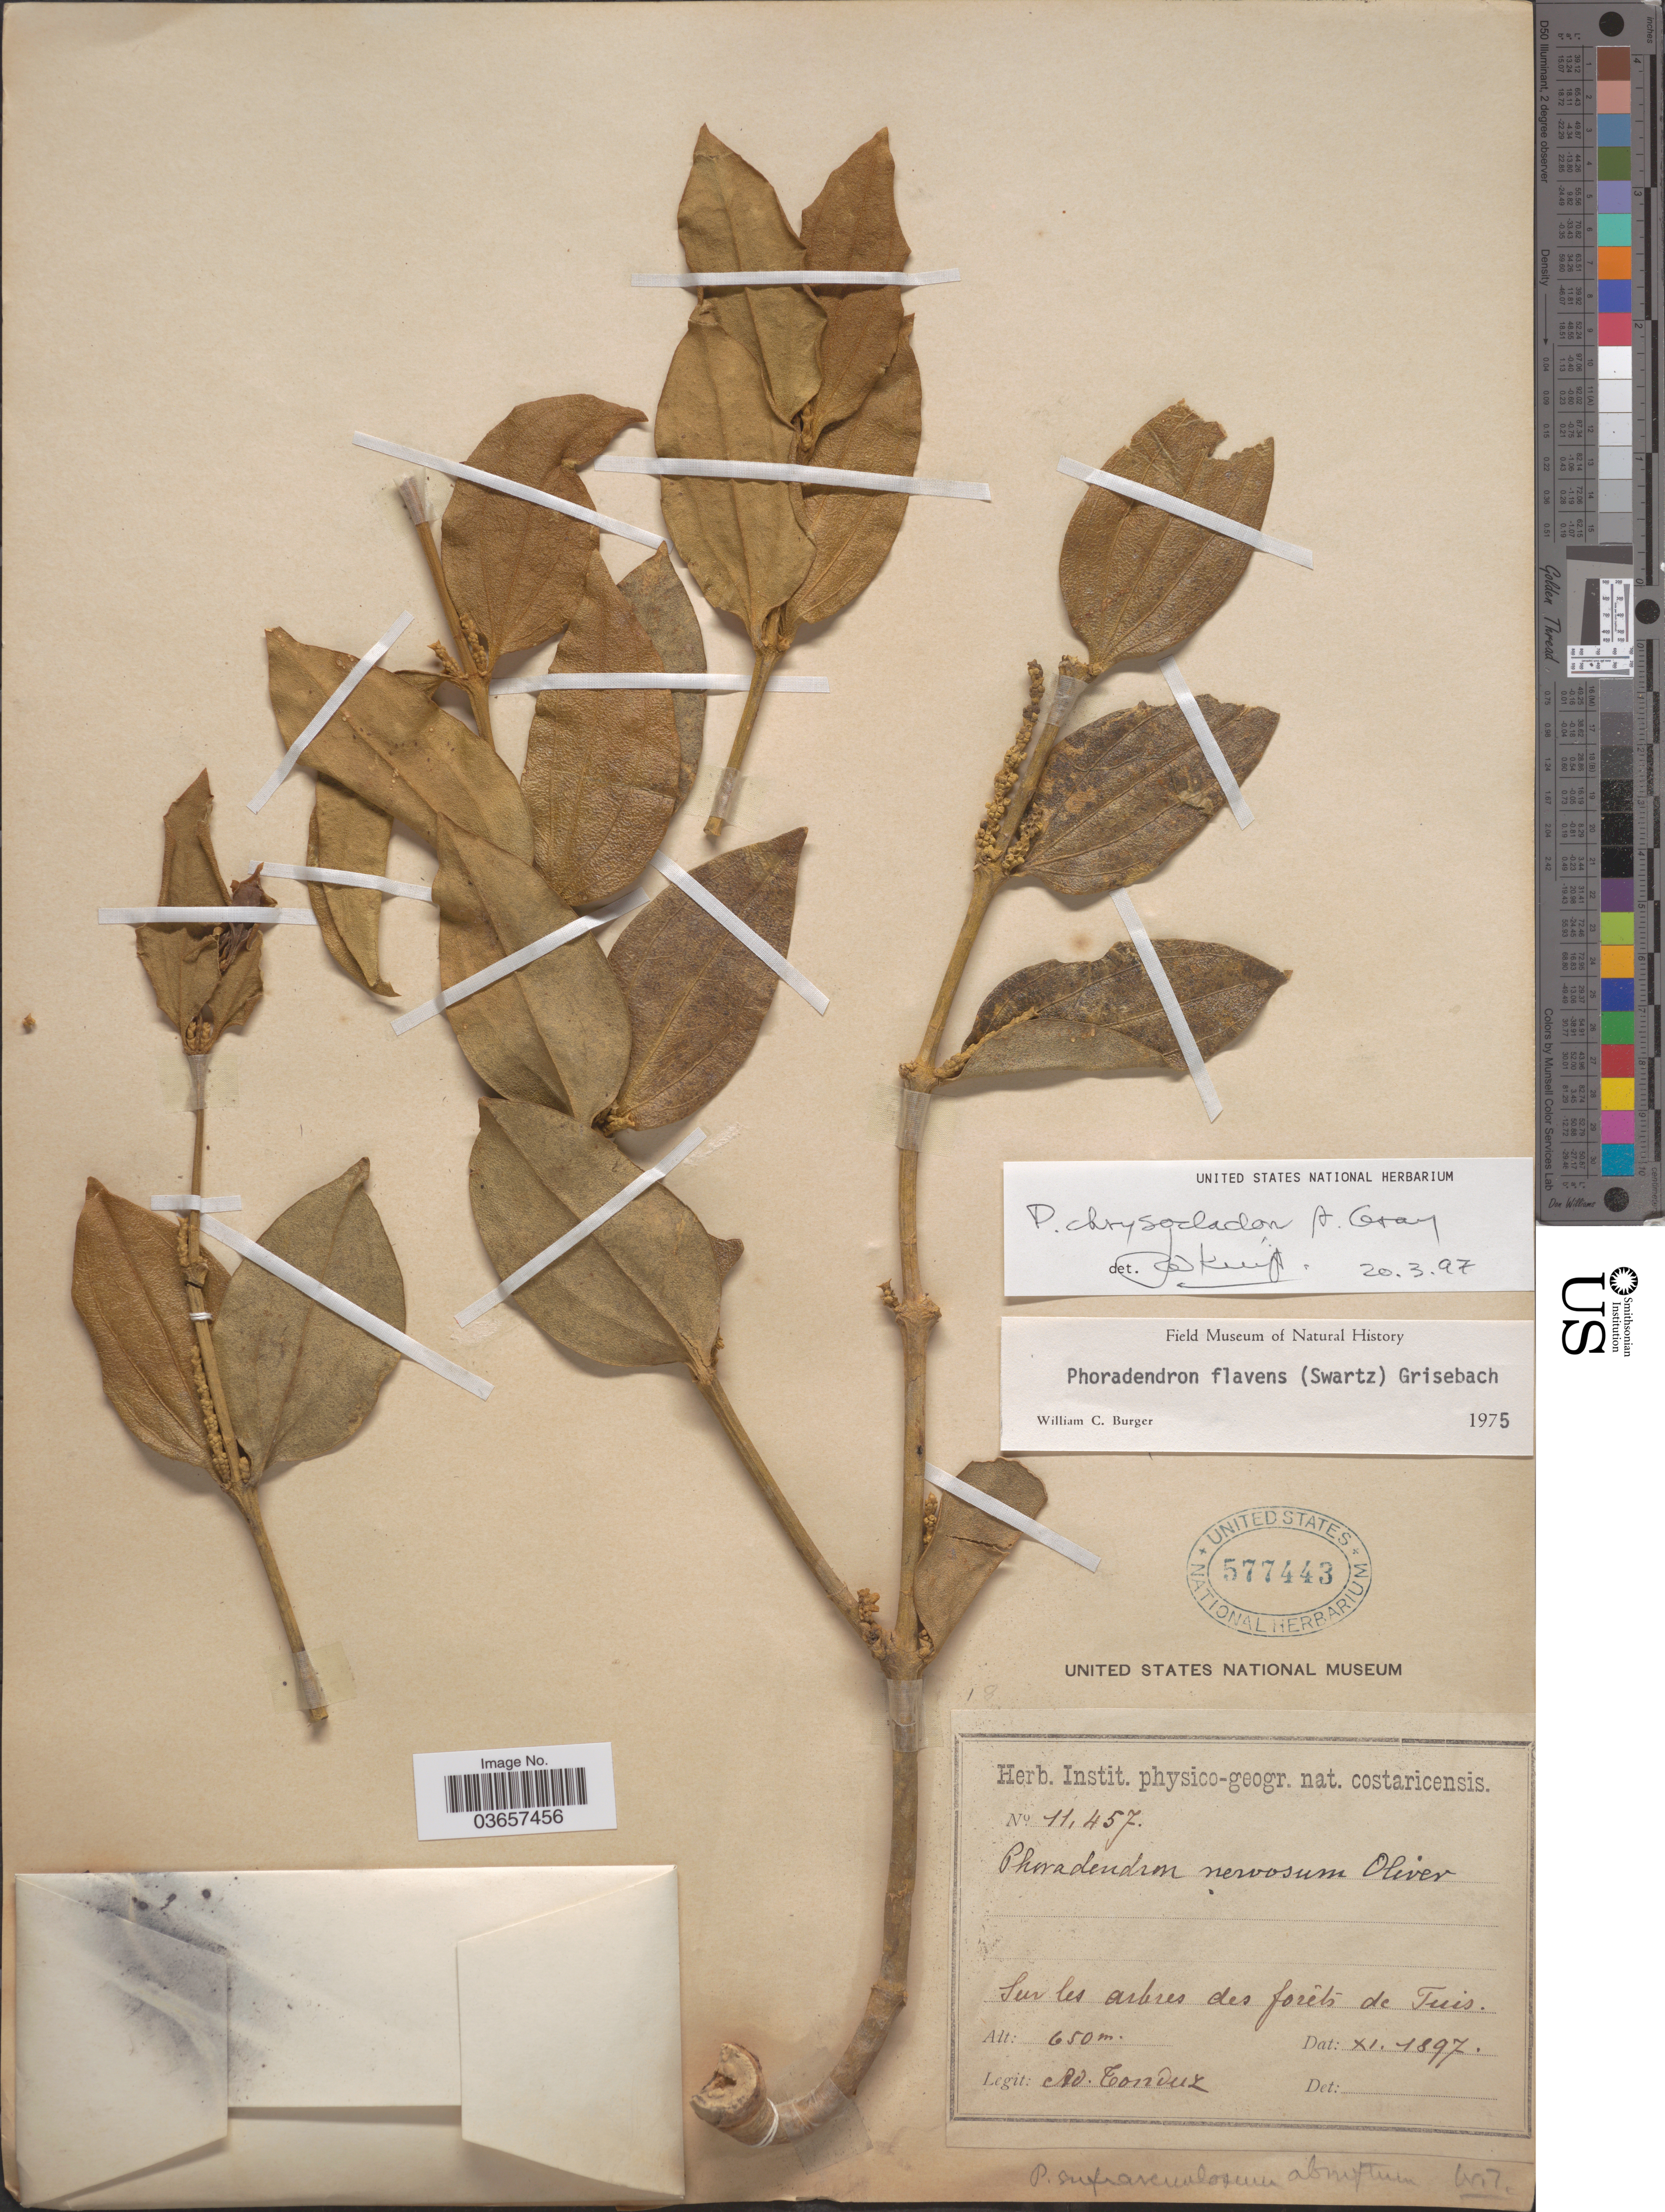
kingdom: Plantae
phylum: Tracheophyta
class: Magnoliopsida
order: Santalales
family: Viscaceae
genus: Phoradendron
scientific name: Phoradendron chrysocladon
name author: A. Gray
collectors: A. Tonduz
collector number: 11457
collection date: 1897-11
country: Costa Rica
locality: Sur les arbres des forêts de Tuis.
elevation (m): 650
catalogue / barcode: US 577443